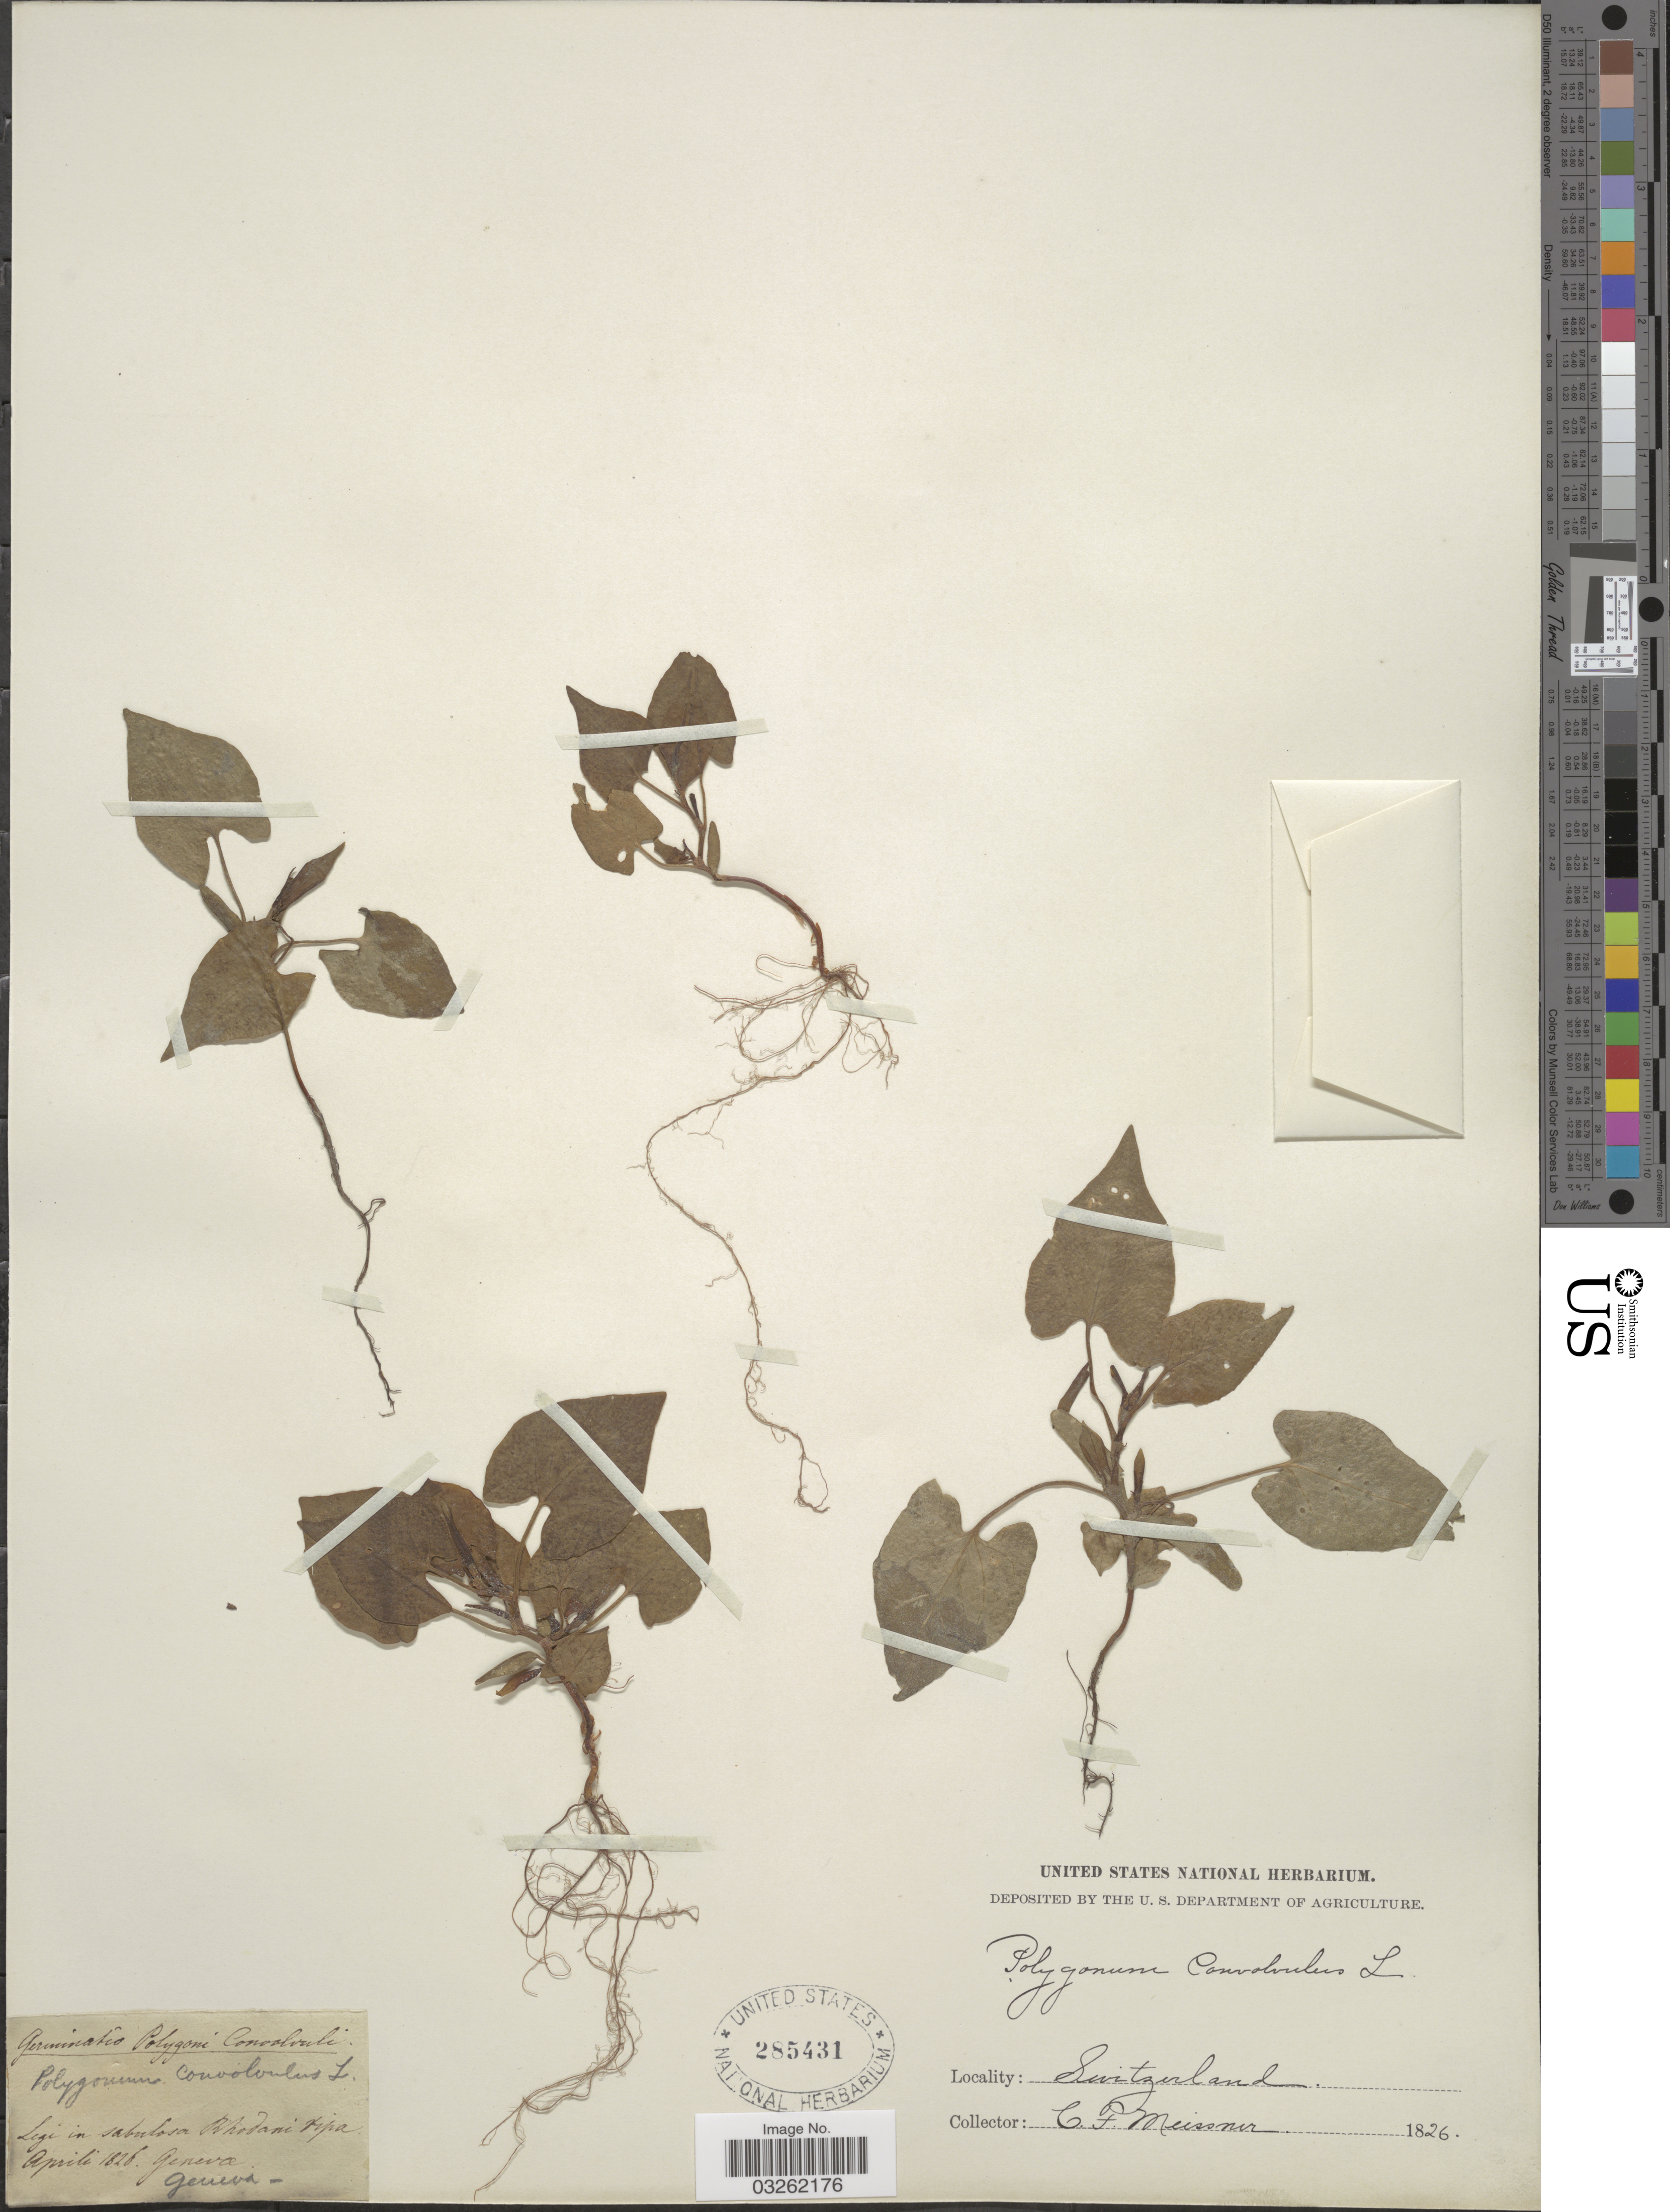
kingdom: Plantae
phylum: Tracheophyta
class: Magnoliopsida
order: Caryophyllales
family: Polygonaceae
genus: Fallopia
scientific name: Fallopia convolvulus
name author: (L.) Á. Löve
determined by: Strong, M. T., (US), Smithsonian Institution - National Museum of Natural History (UNITED STATES)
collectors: C. F. W. Meissner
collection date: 1826-04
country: Switzerland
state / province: Genève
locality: Sabulosa Rhodani ripa Geneva.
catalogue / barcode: US 285431